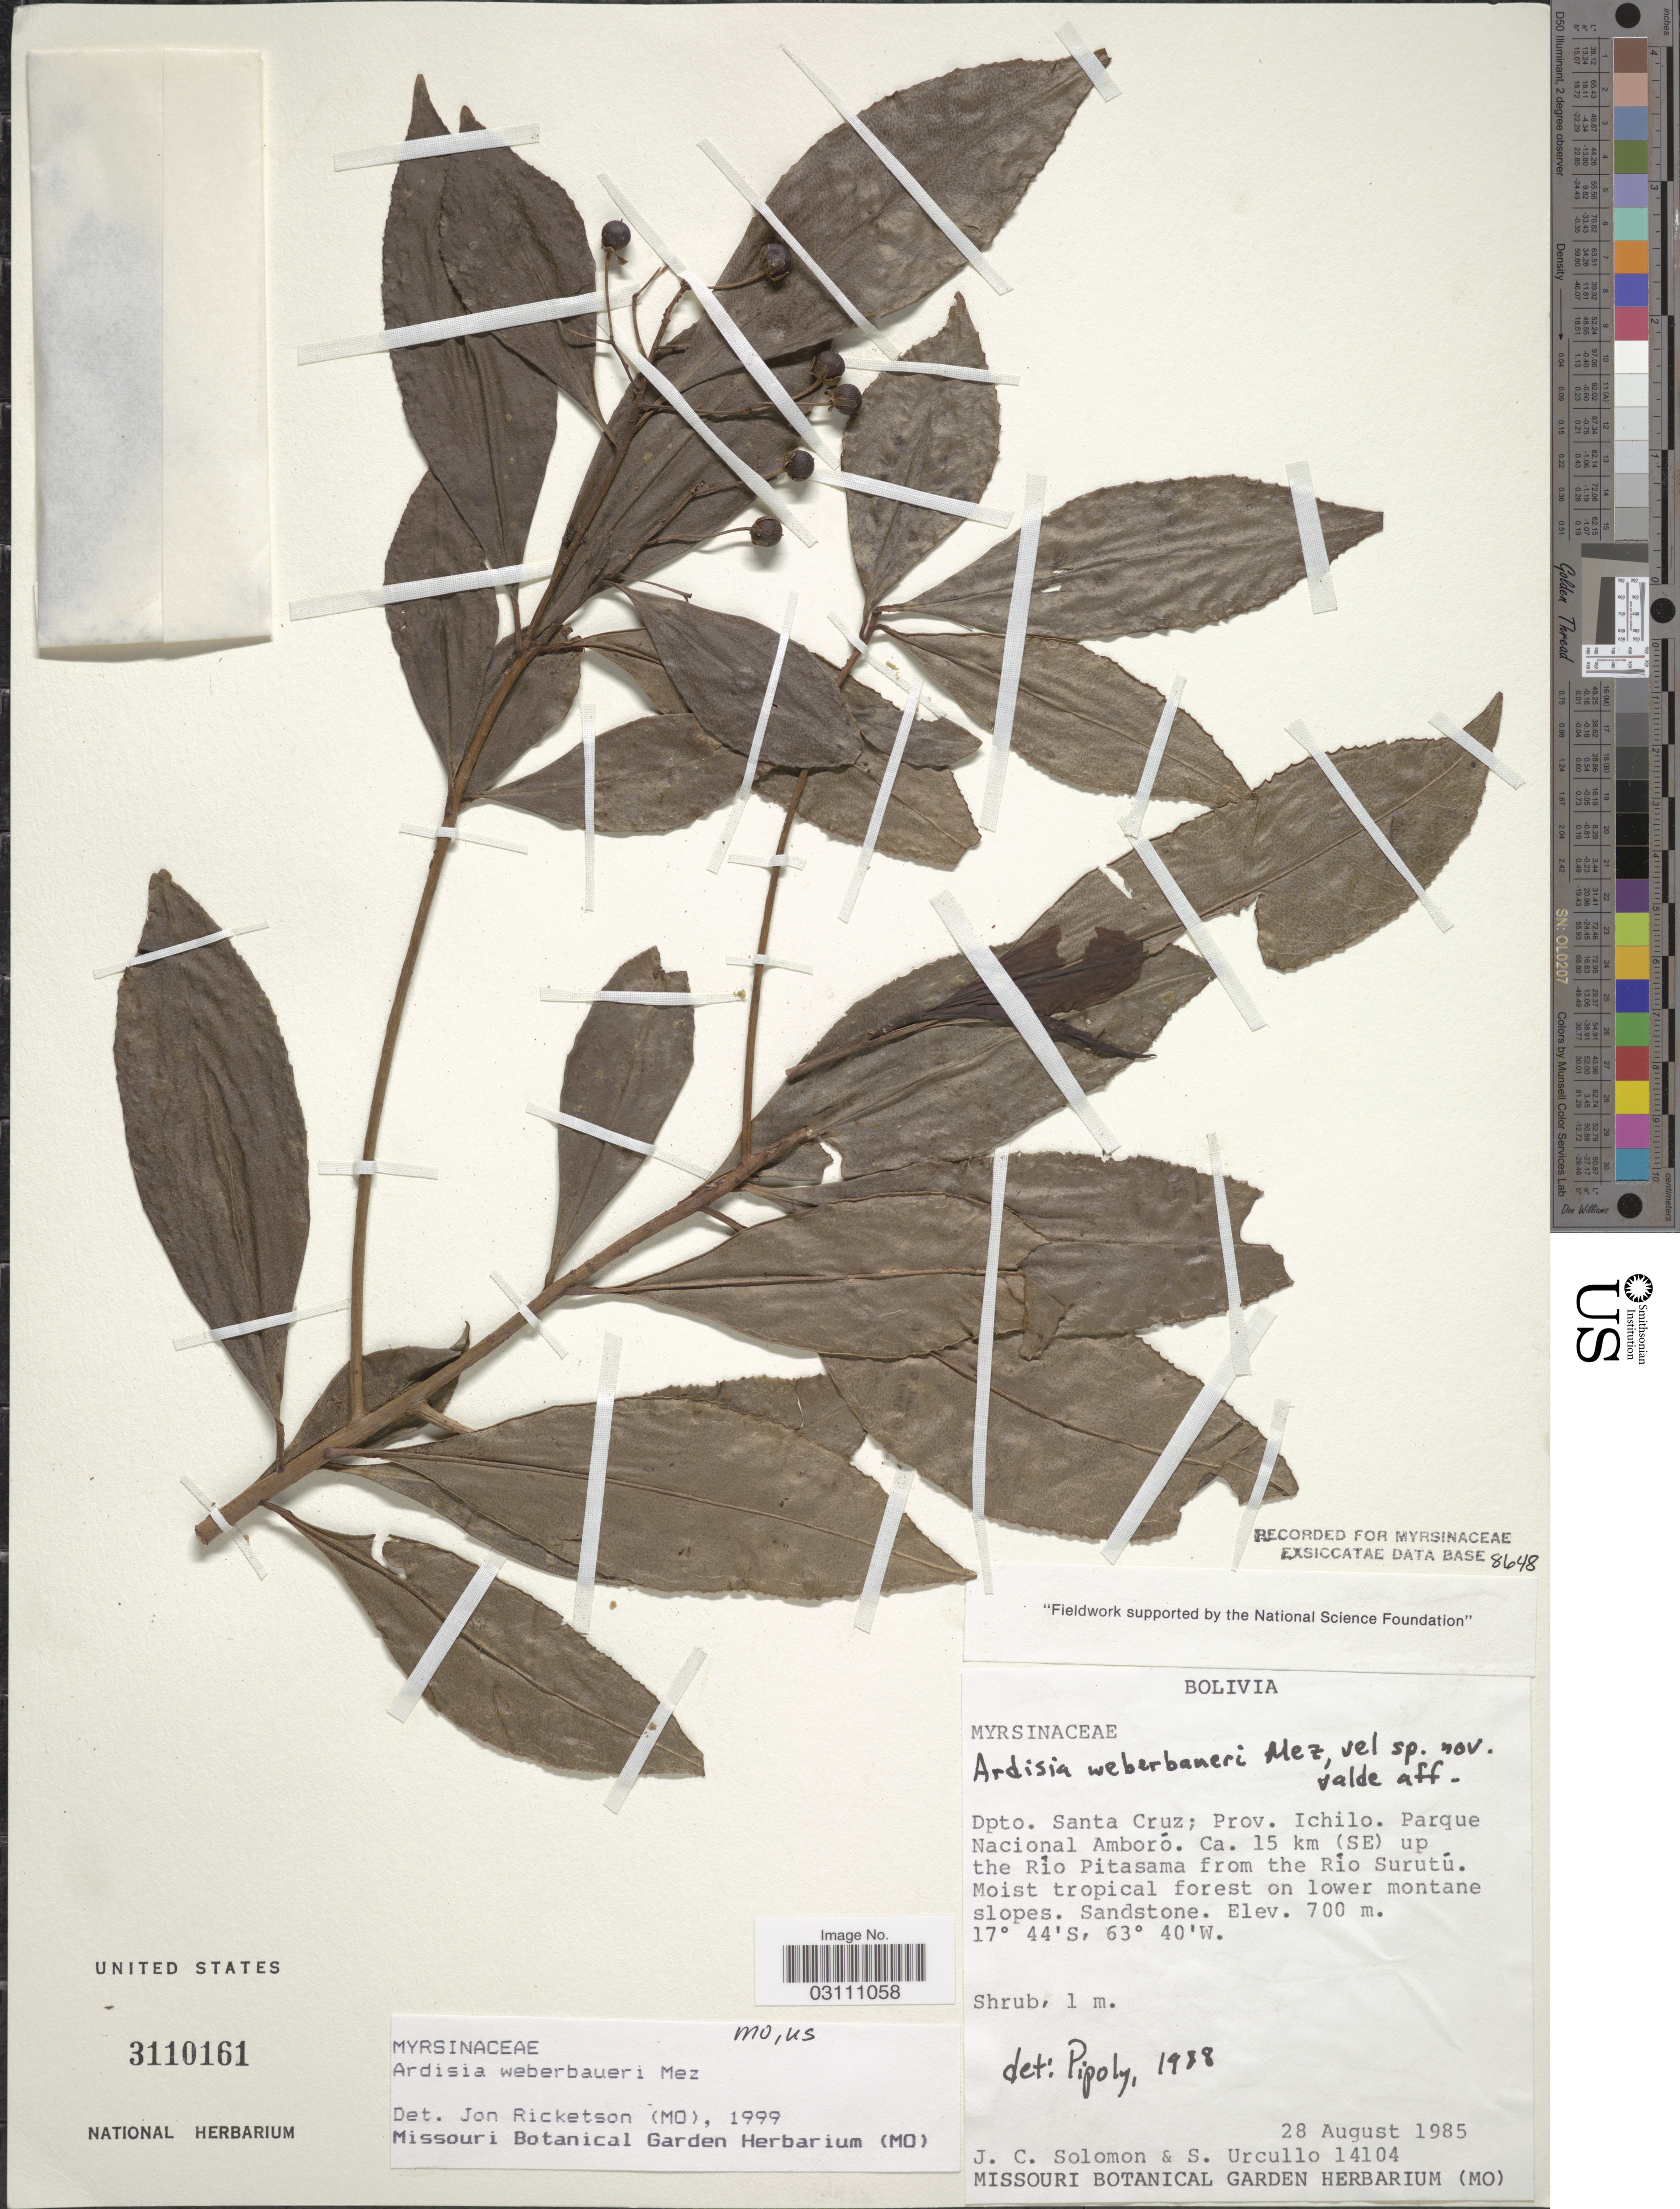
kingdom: Plantae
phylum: Tracheophyta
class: Magnoliopsida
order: Ericales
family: Primulaceae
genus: Ardisia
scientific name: Ardisia weberbaueri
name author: Mez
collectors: J. C. Solomon & S. Urcullo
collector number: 14104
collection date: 1985-08-28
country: Bolivia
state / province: Santa Cruz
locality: Dpto. Santa Cruz; Prov. Ichilo. Parque Nacional Amboró. Ca. 15 km (SE) up the Río Pitasama from the Río Surutú.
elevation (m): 700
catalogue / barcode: US 3110161